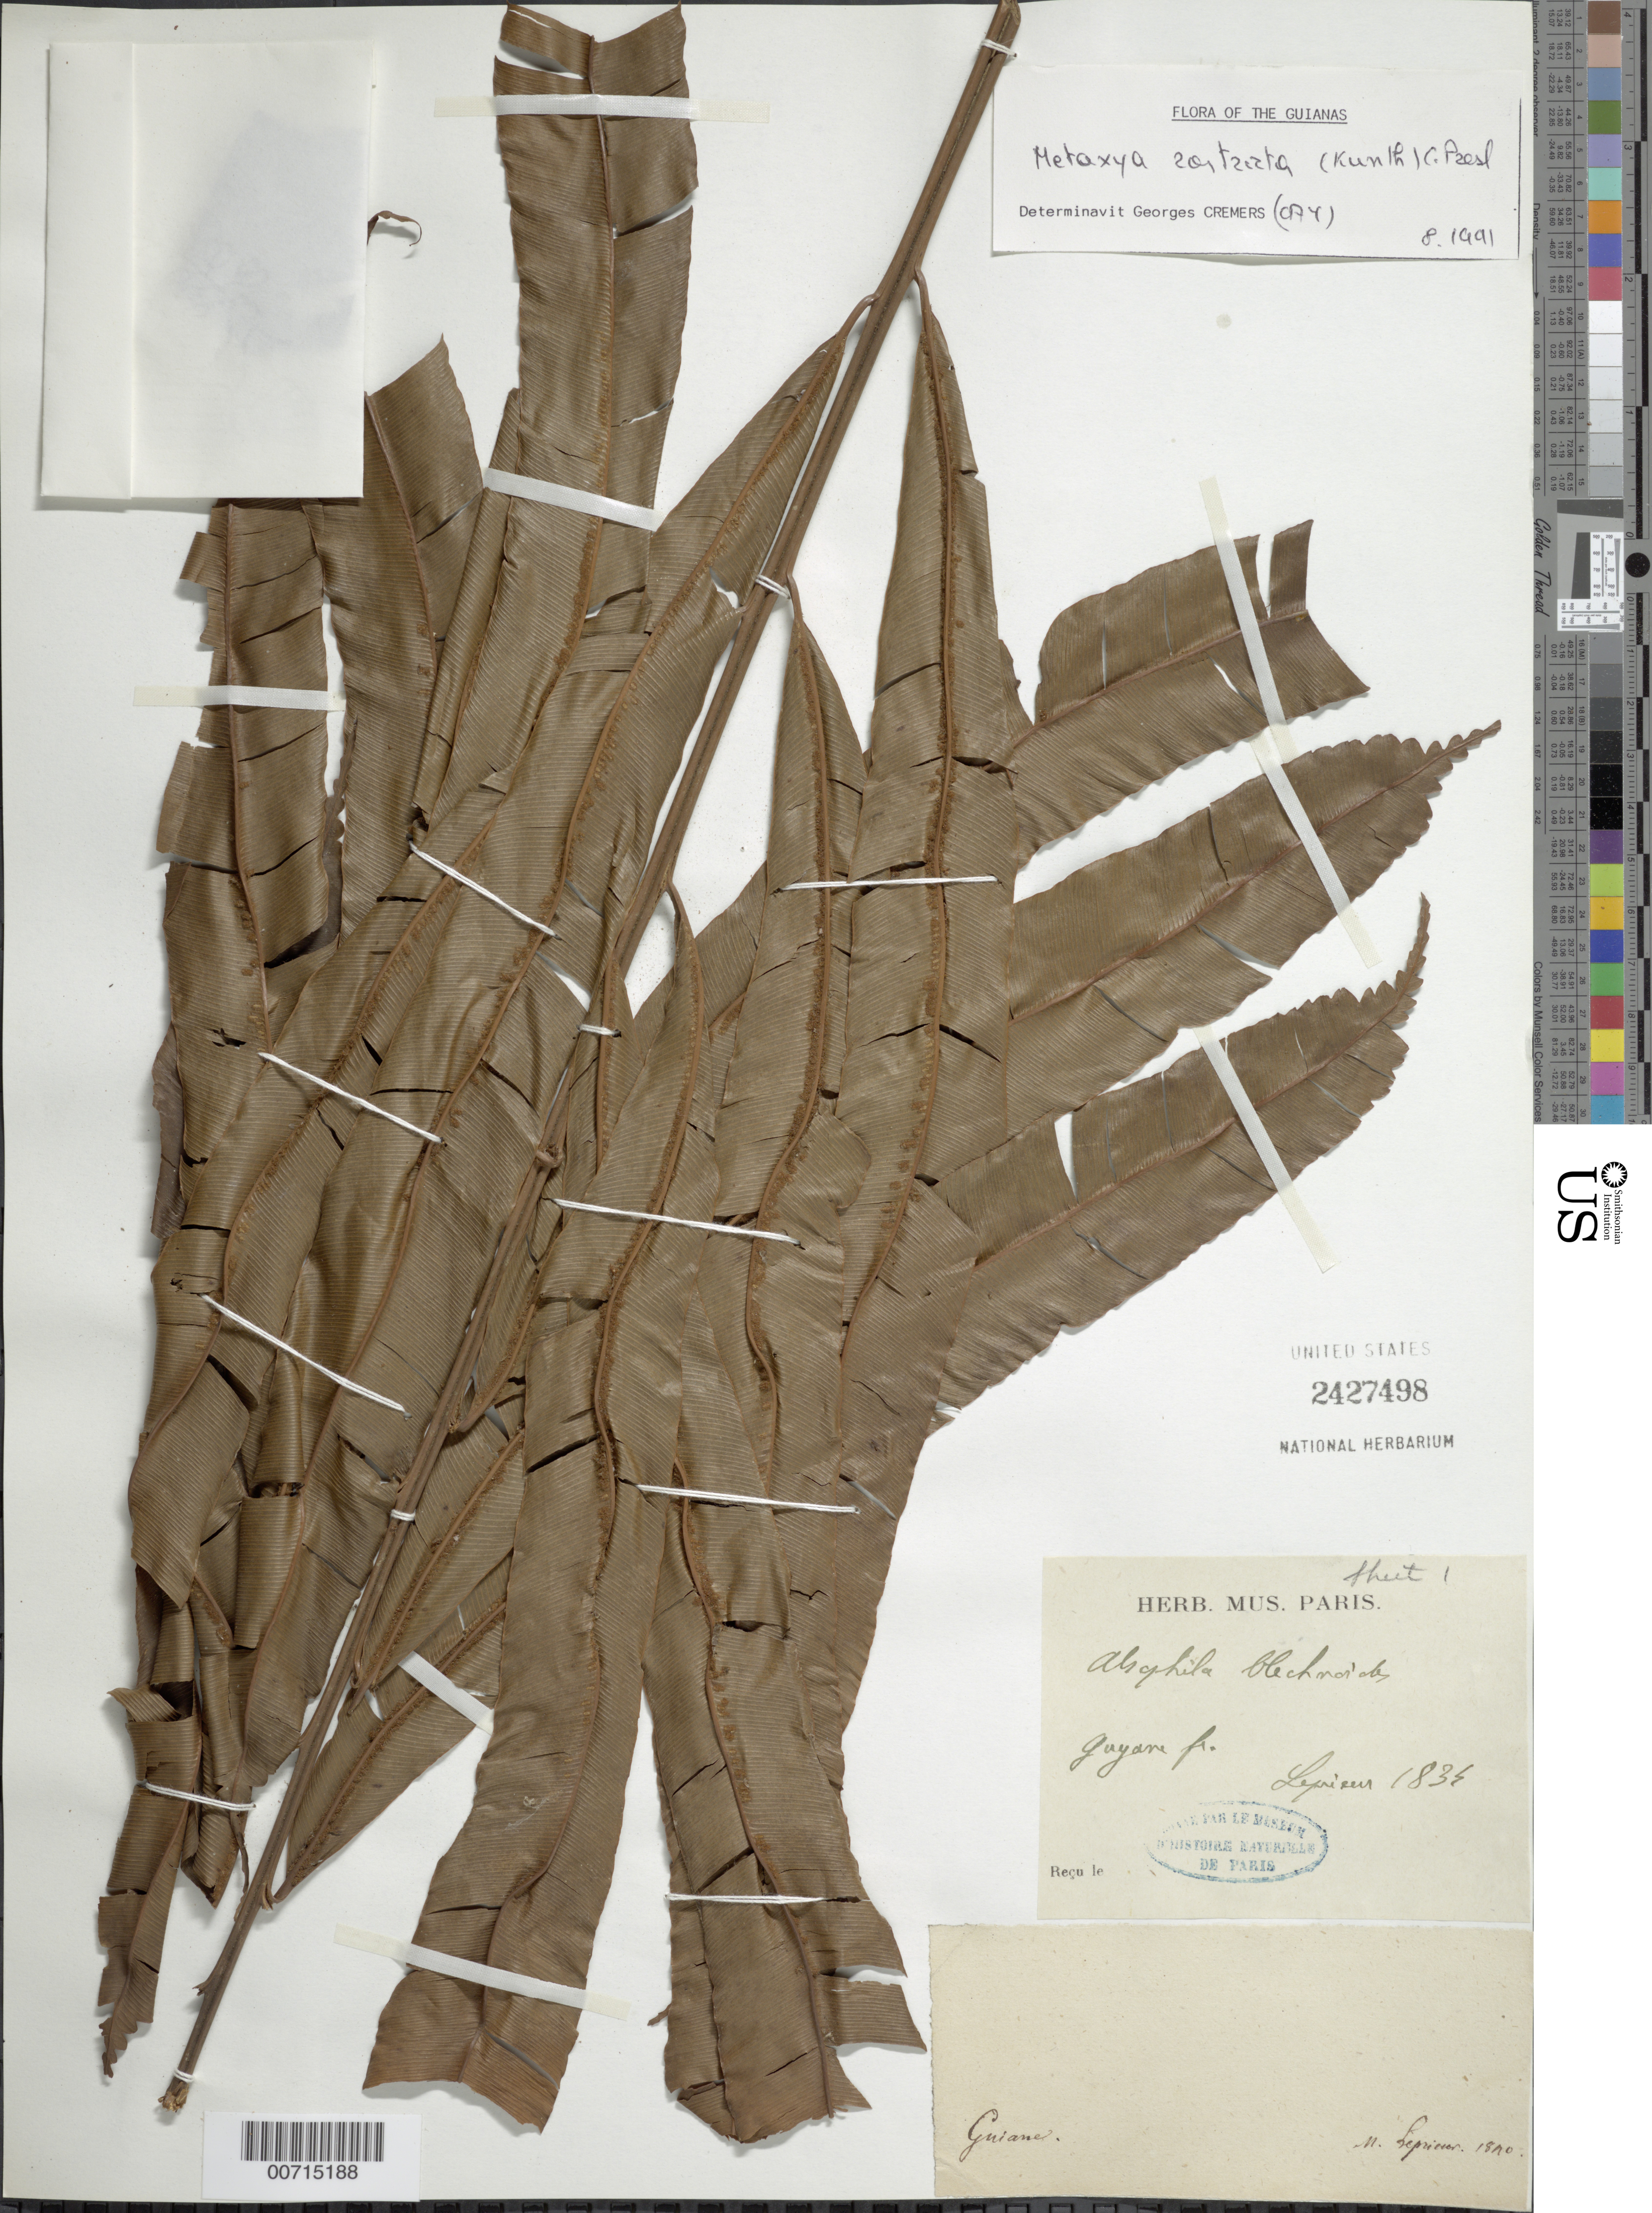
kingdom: Plantae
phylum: Tracheophyta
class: Polypodiopsida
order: Cyatheales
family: Metaxyaceae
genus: Metaxya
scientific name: Metaxya rostrata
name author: (Kunth) C. Presl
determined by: Cremers, Georges A.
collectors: F. M. R. Leprieur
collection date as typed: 1840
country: French Guiana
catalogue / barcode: US 2427498